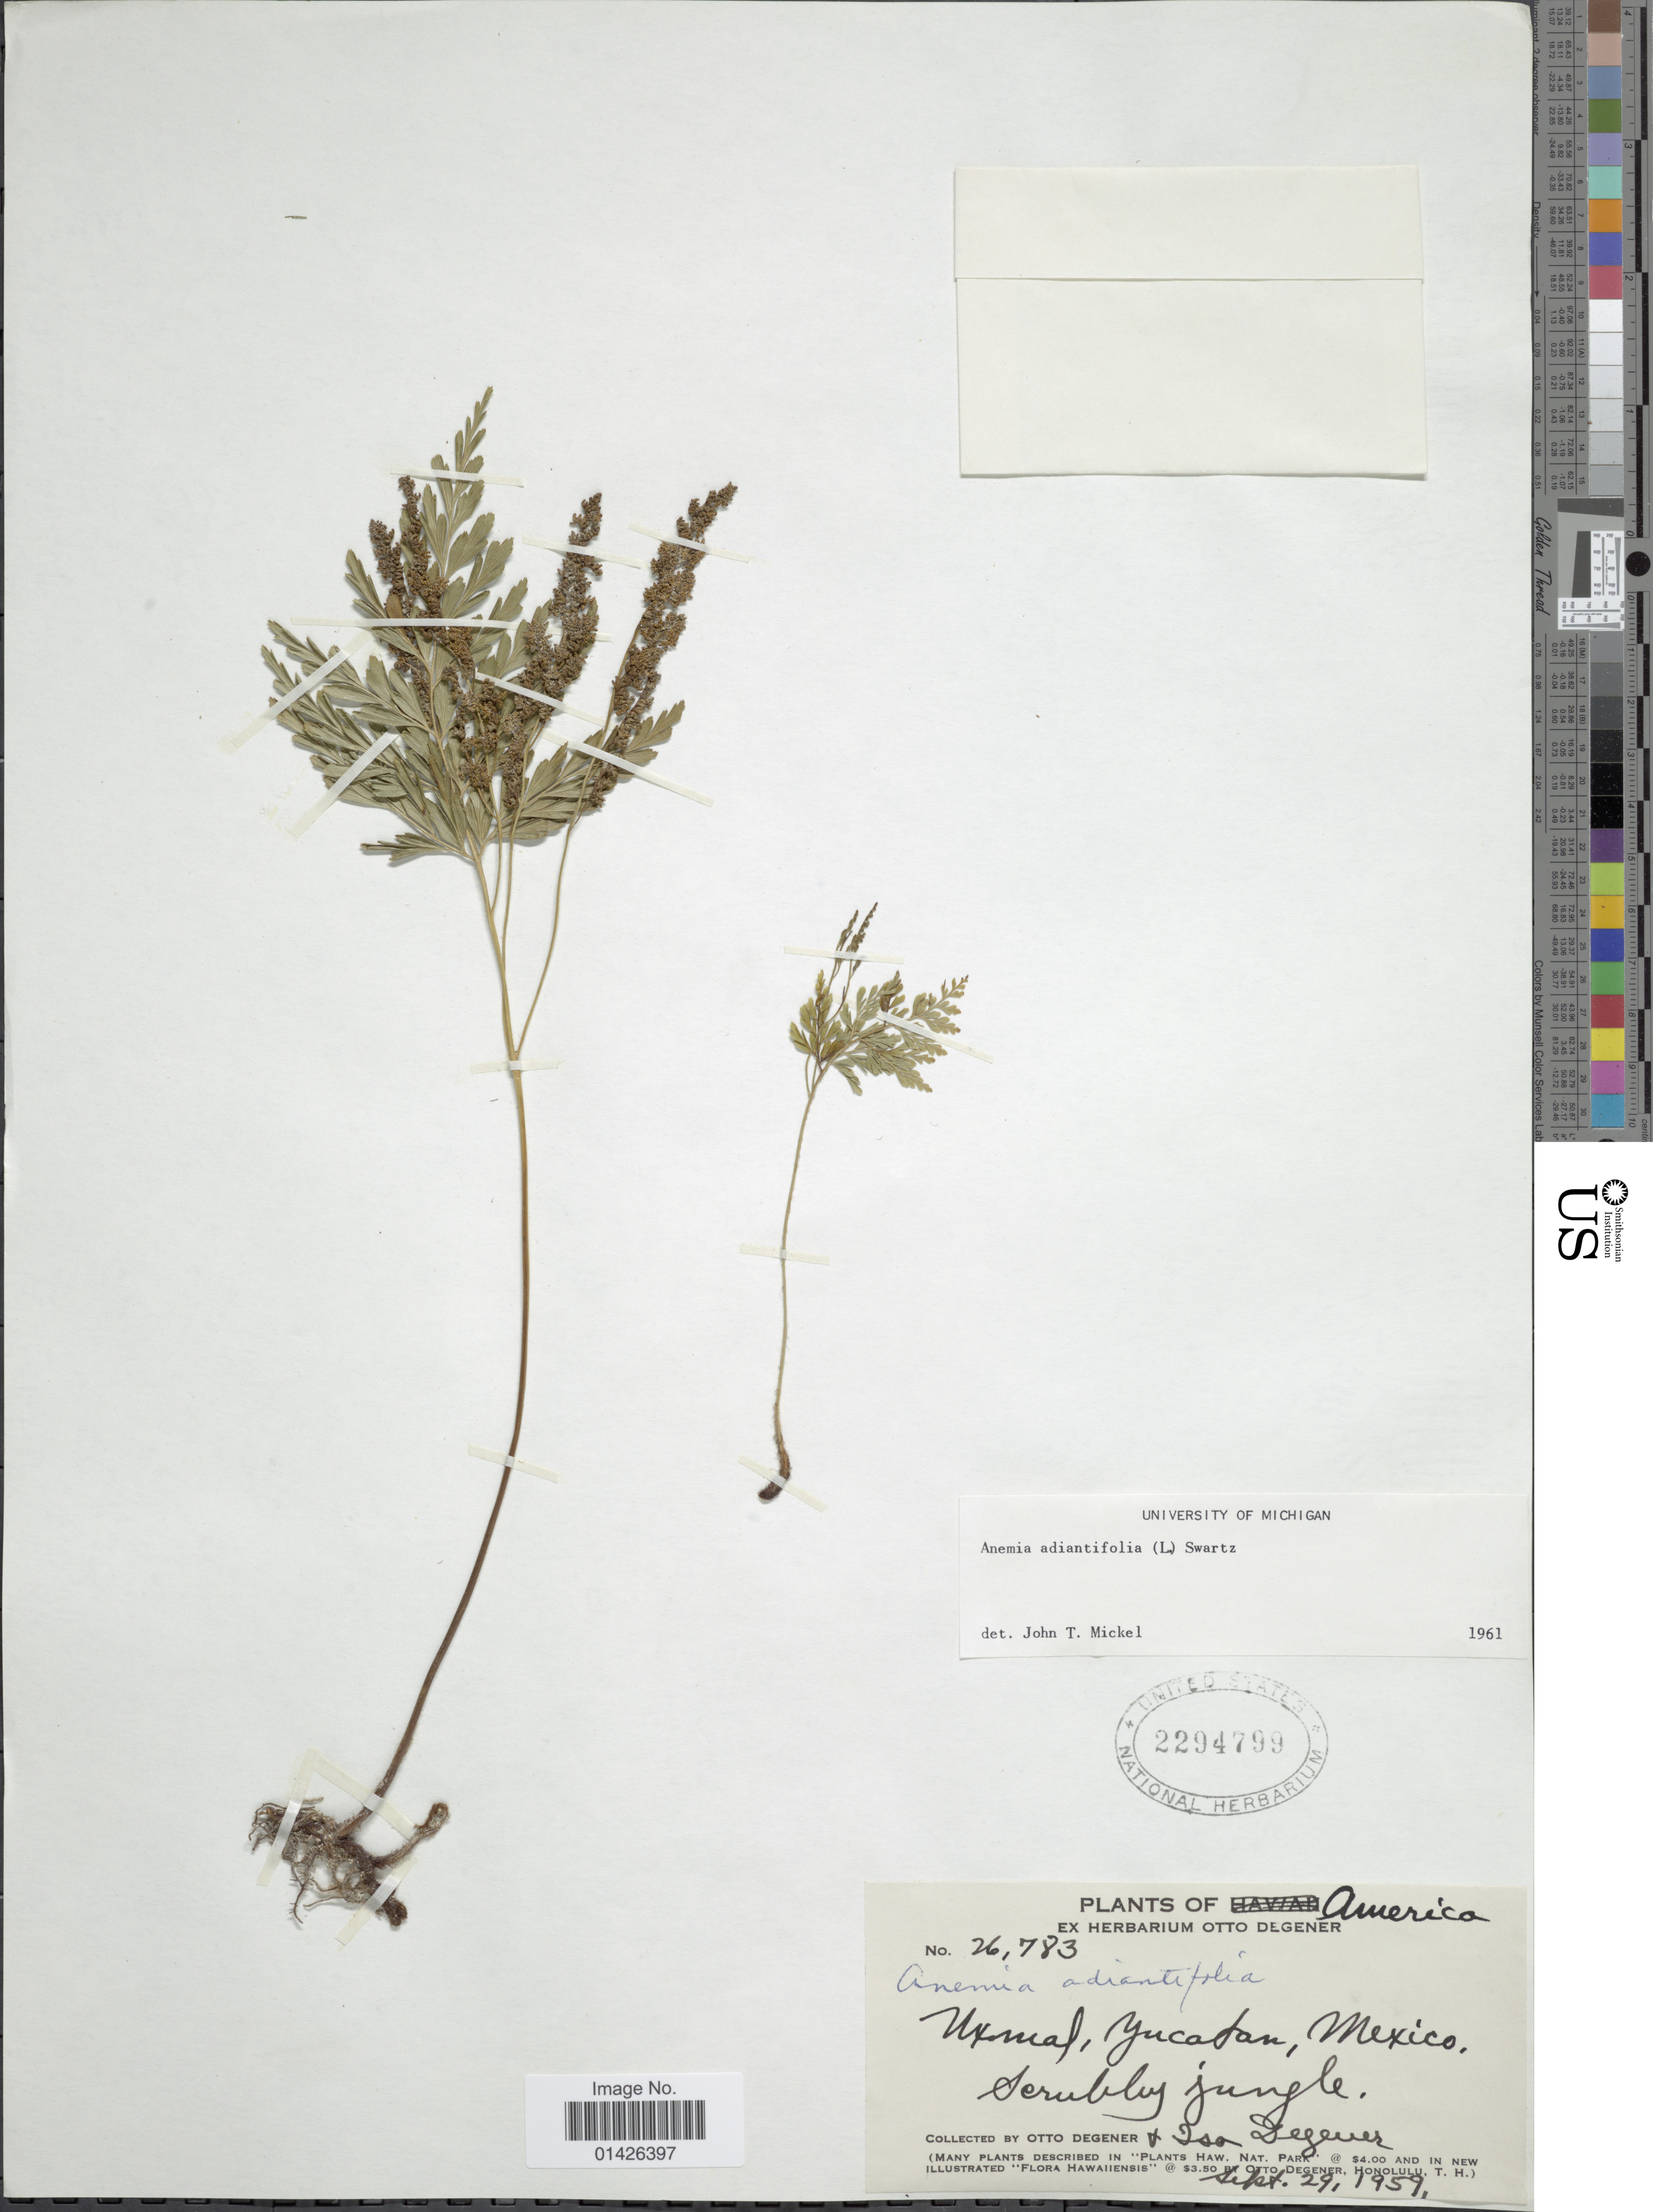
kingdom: Plantae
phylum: Tracheophyta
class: Polypodiopsida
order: Schizaeales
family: Anemiaceae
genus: Anemia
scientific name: Anemia adiantifolia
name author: (L.) Sw.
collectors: O. Degener & I. Degener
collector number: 26783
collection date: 1959-09-29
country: Mexico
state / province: Yucatán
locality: America, Uxmal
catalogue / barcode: US 2294799